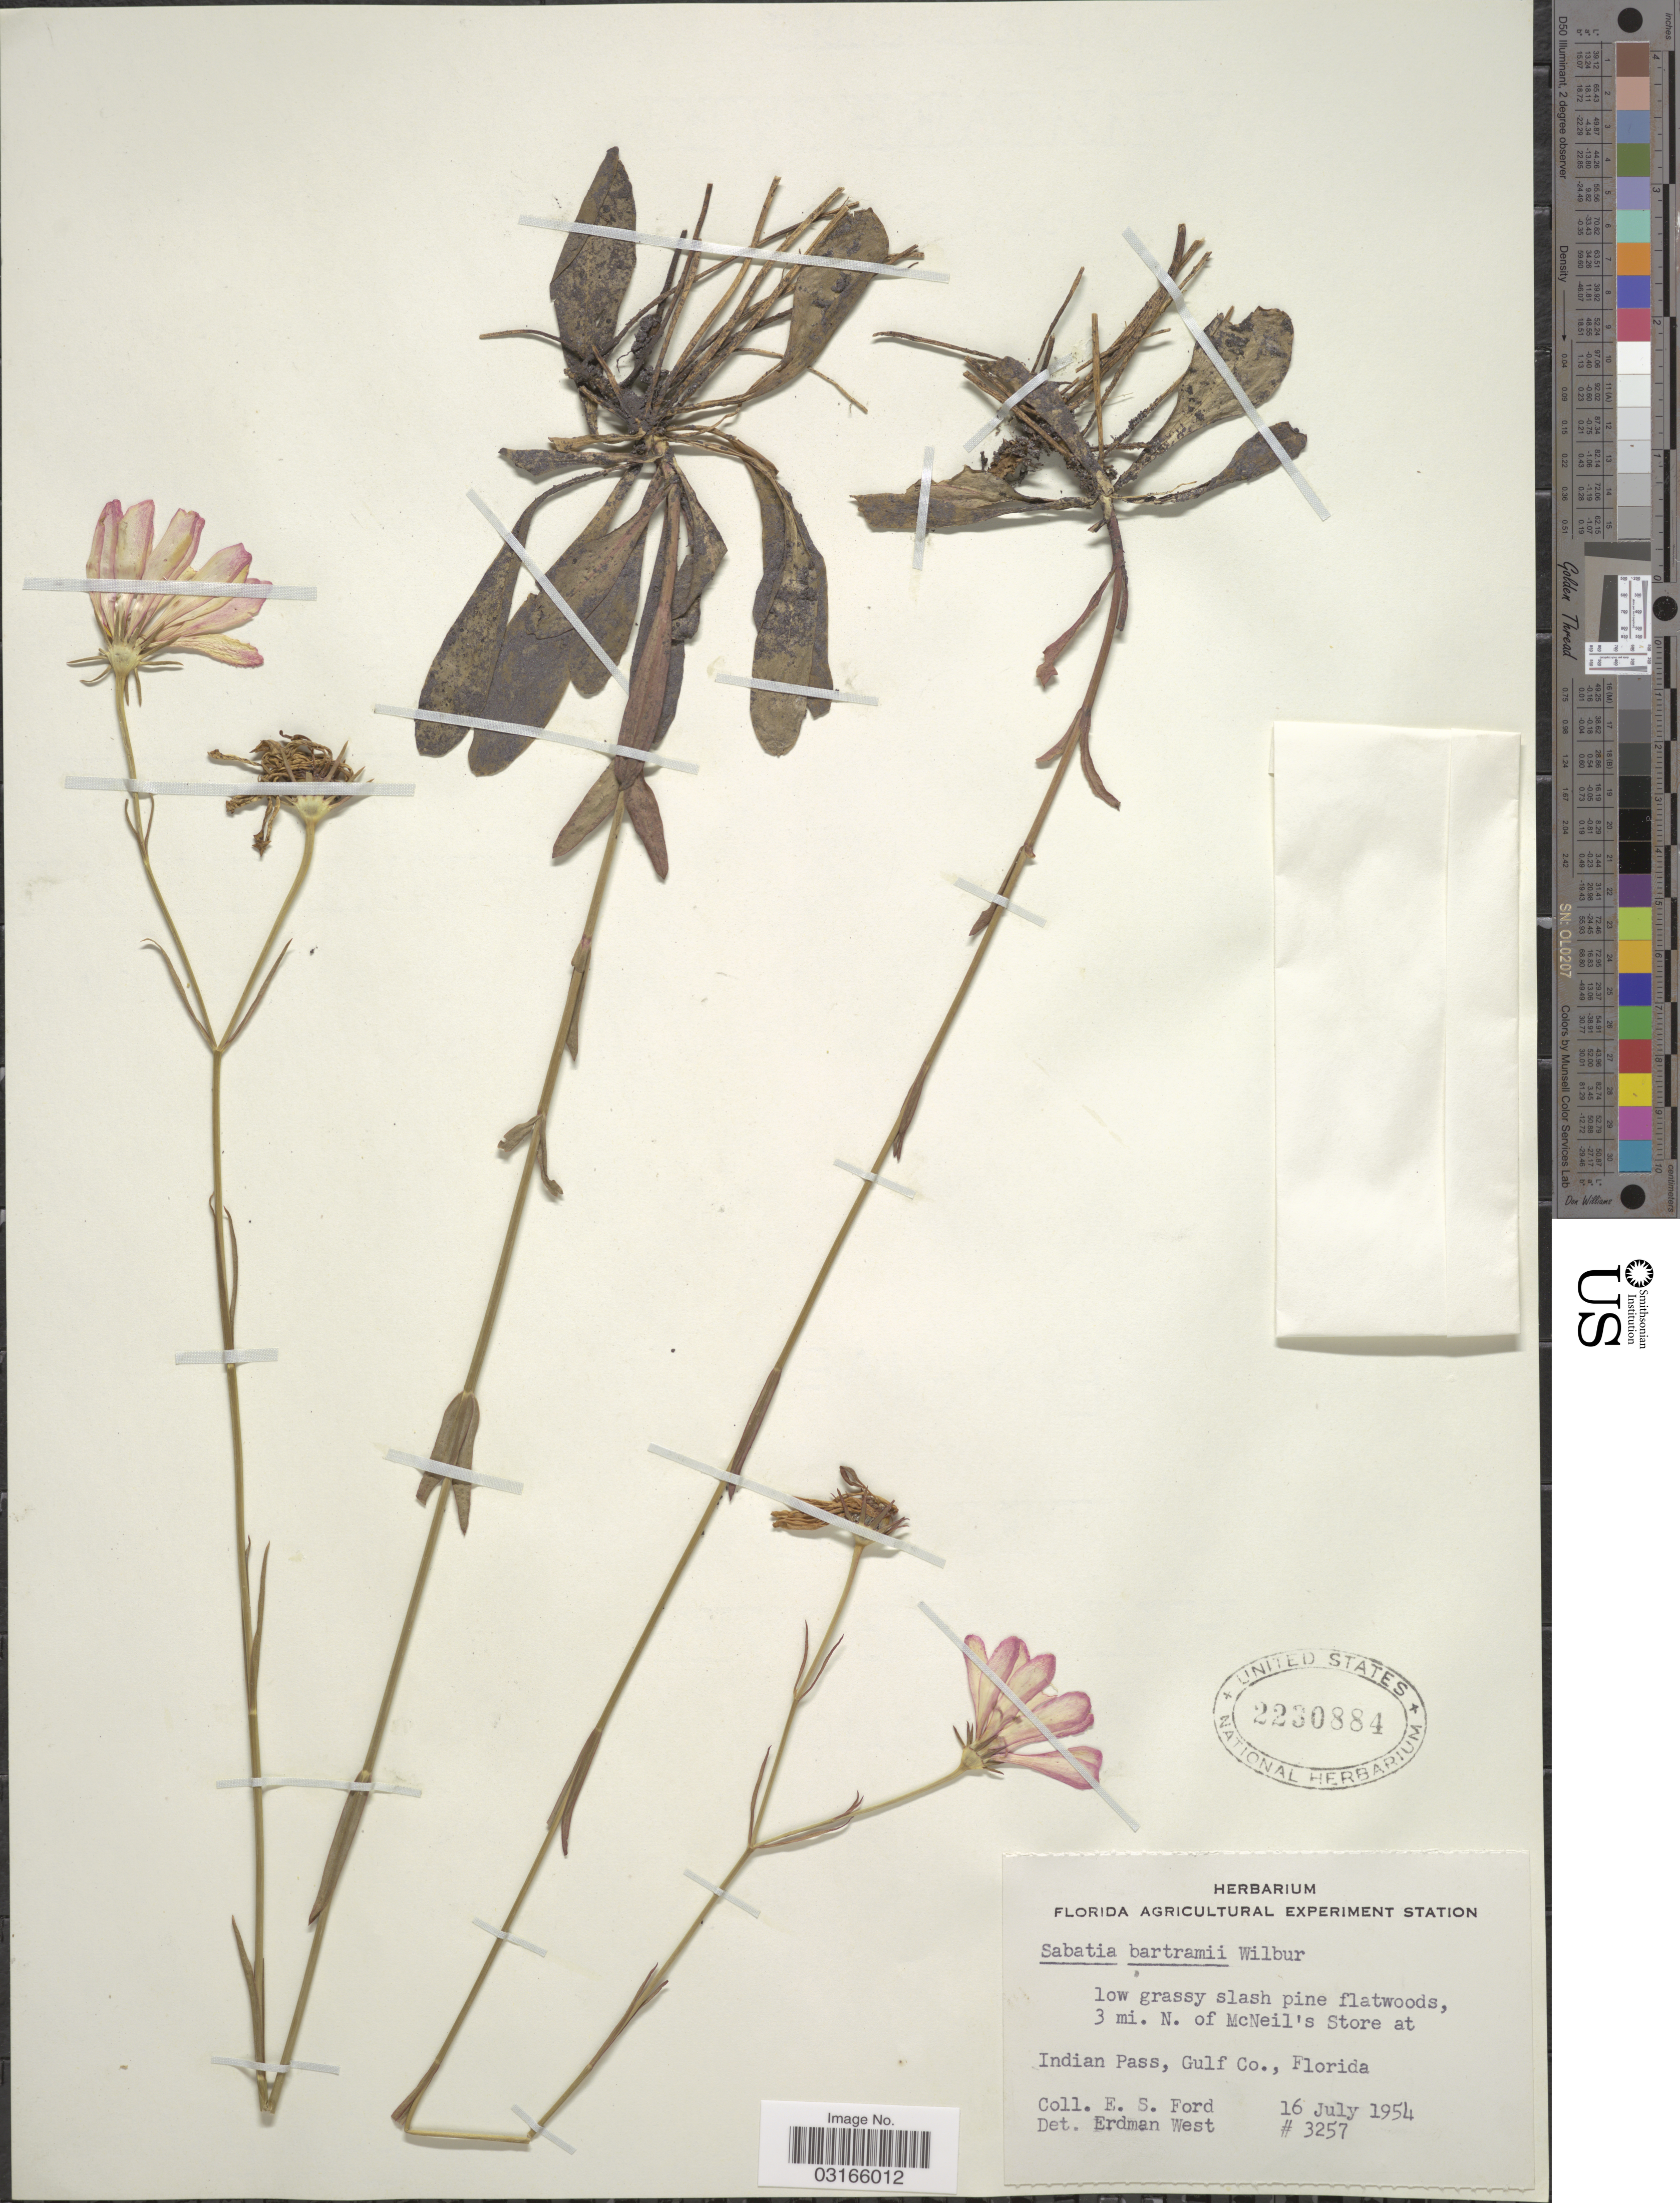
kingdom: Plantae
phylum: Tracheophyta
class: Magnoliopsida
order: Gentianales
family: Gentianaceae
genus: Sabatia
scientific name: Sabatia bartramii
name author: Wilbur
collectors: E. Ford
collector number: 3257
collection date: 1954-07-16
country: United States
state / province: Florida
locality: Low grassy slash pine flatwoods, 3 mi. N. of McNeil's Store at Indian Pass, Gulf Co.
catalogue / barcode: US 2230884